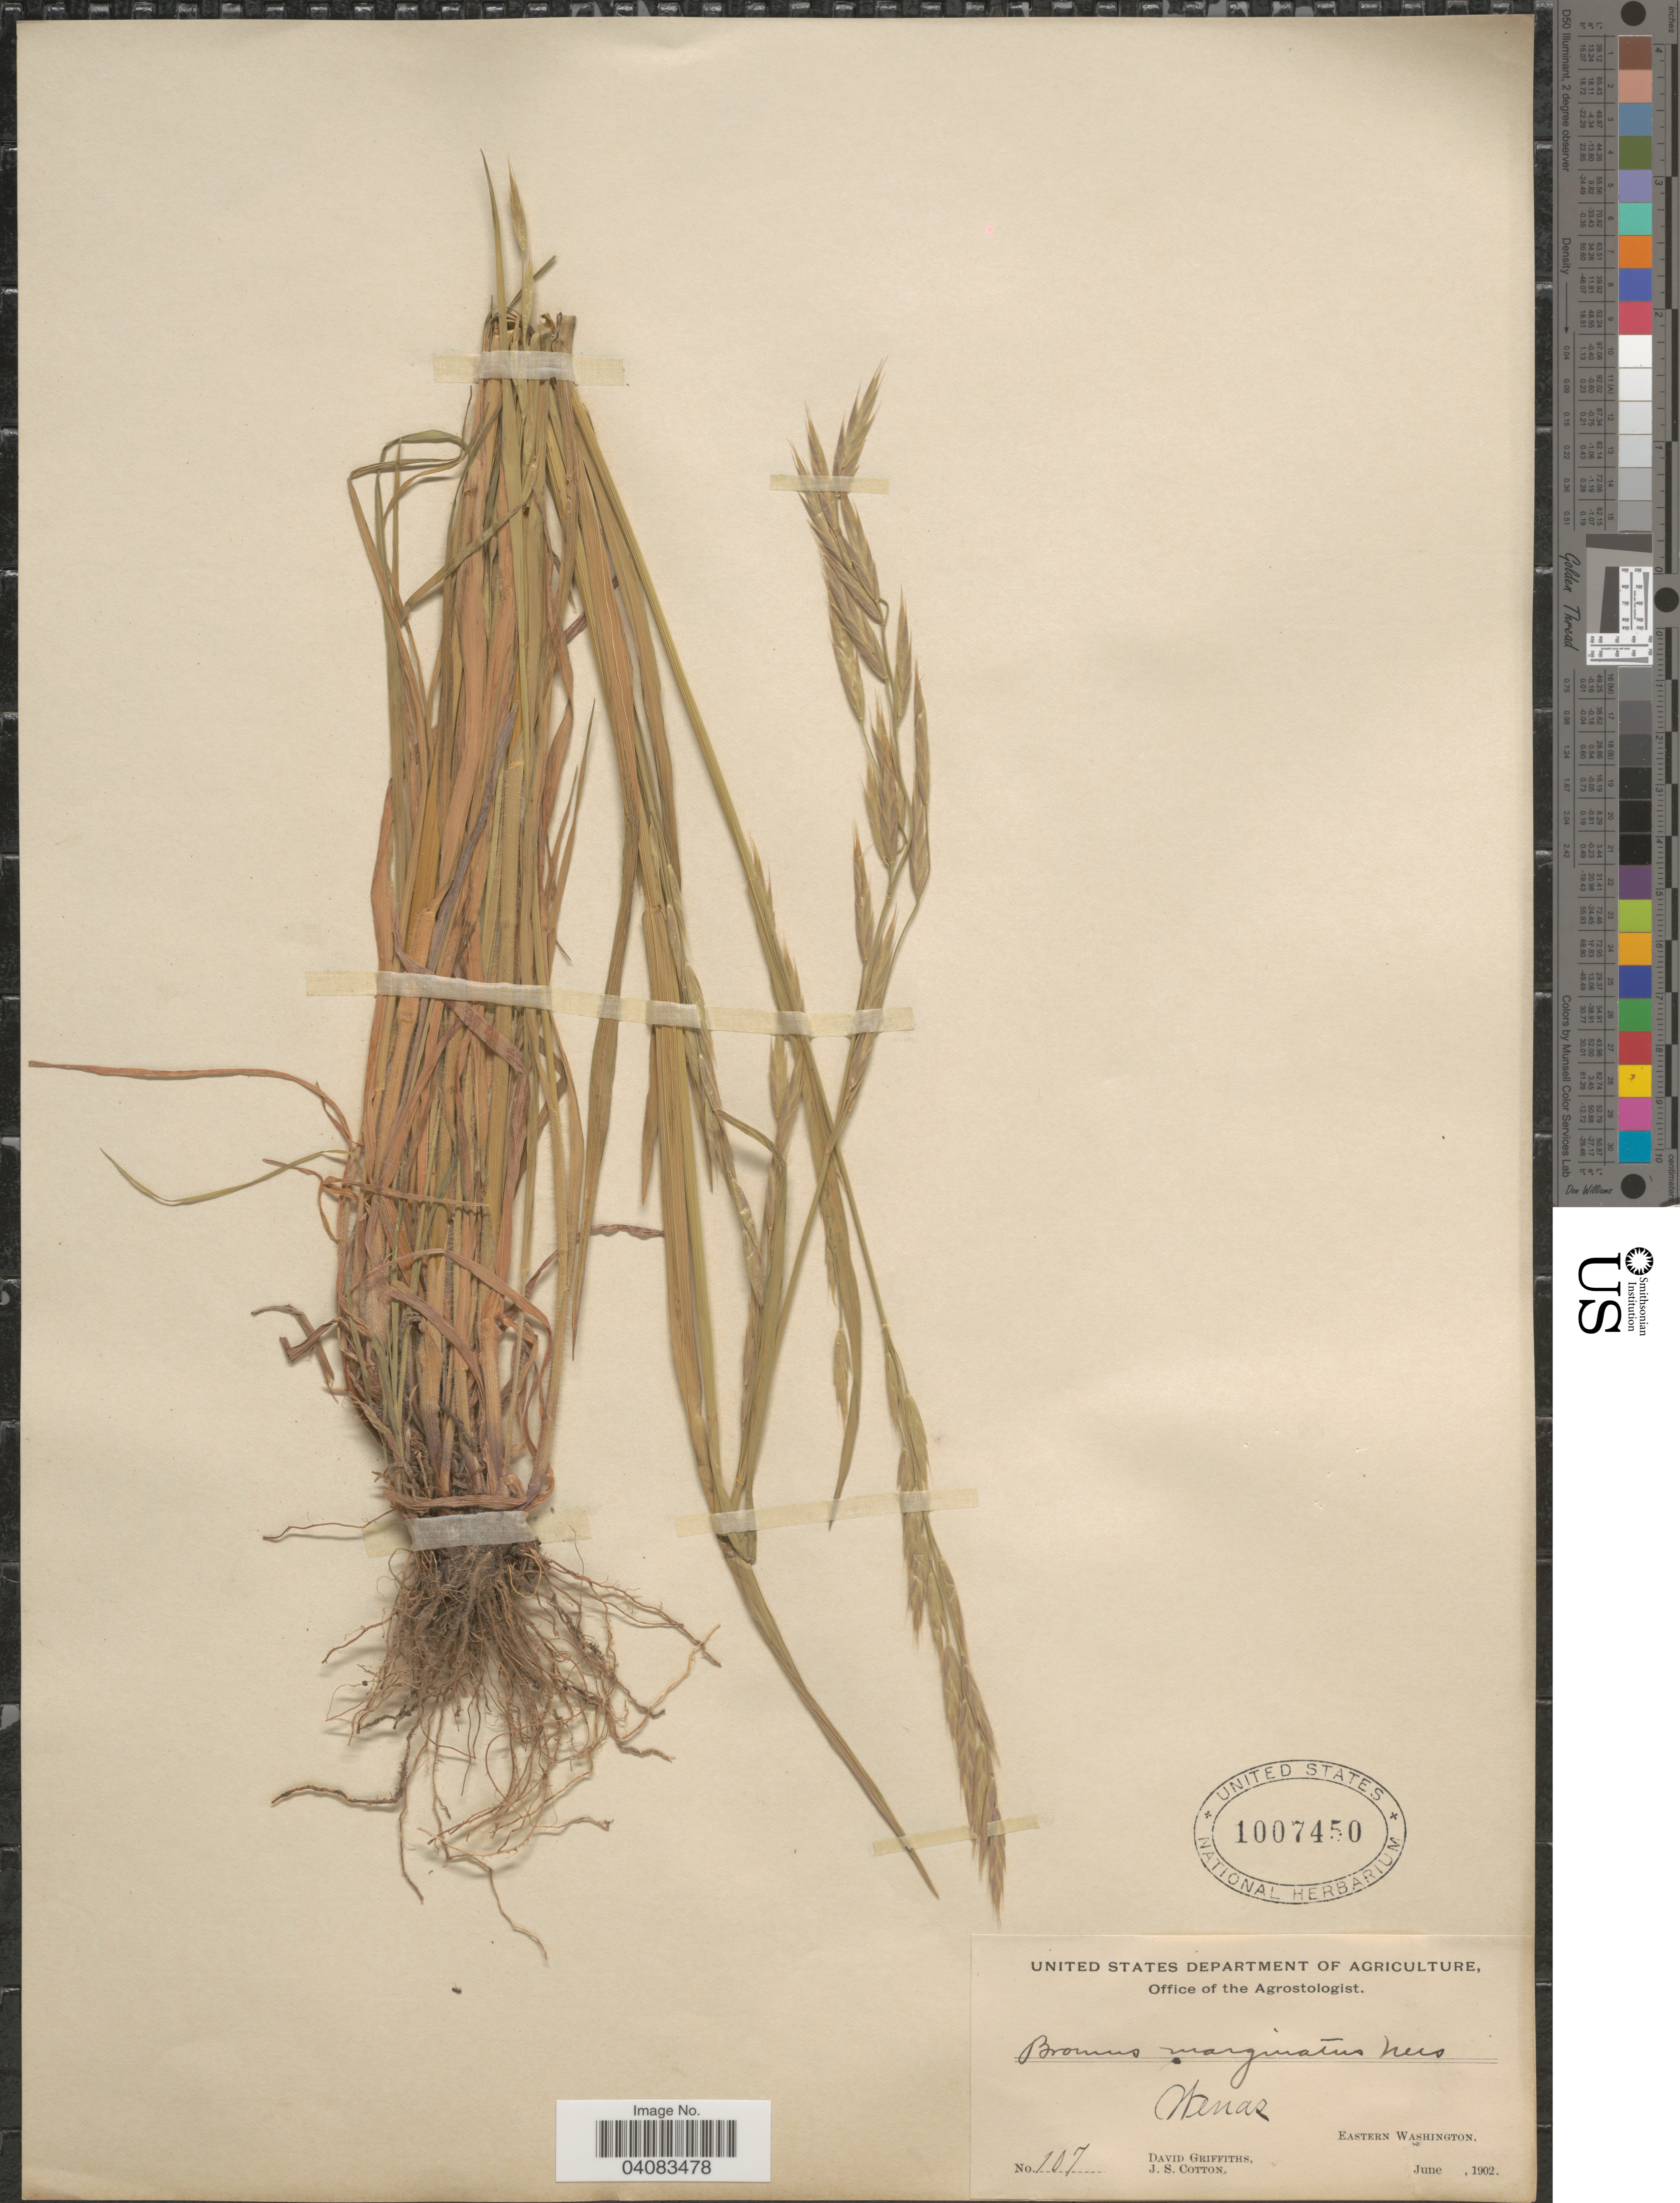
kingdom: Plantae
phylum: Tracheophyta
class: Liliopsida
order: Poales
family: Poaceae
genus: Bromus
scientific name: Bromus marginatus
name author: Nees ex Steud.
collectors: D. Griffiths & J. S. Cotton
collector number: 107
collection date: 1902-06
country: United States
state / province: Washington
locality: Wenas. Eastern Washington.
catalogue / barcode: US 1007450